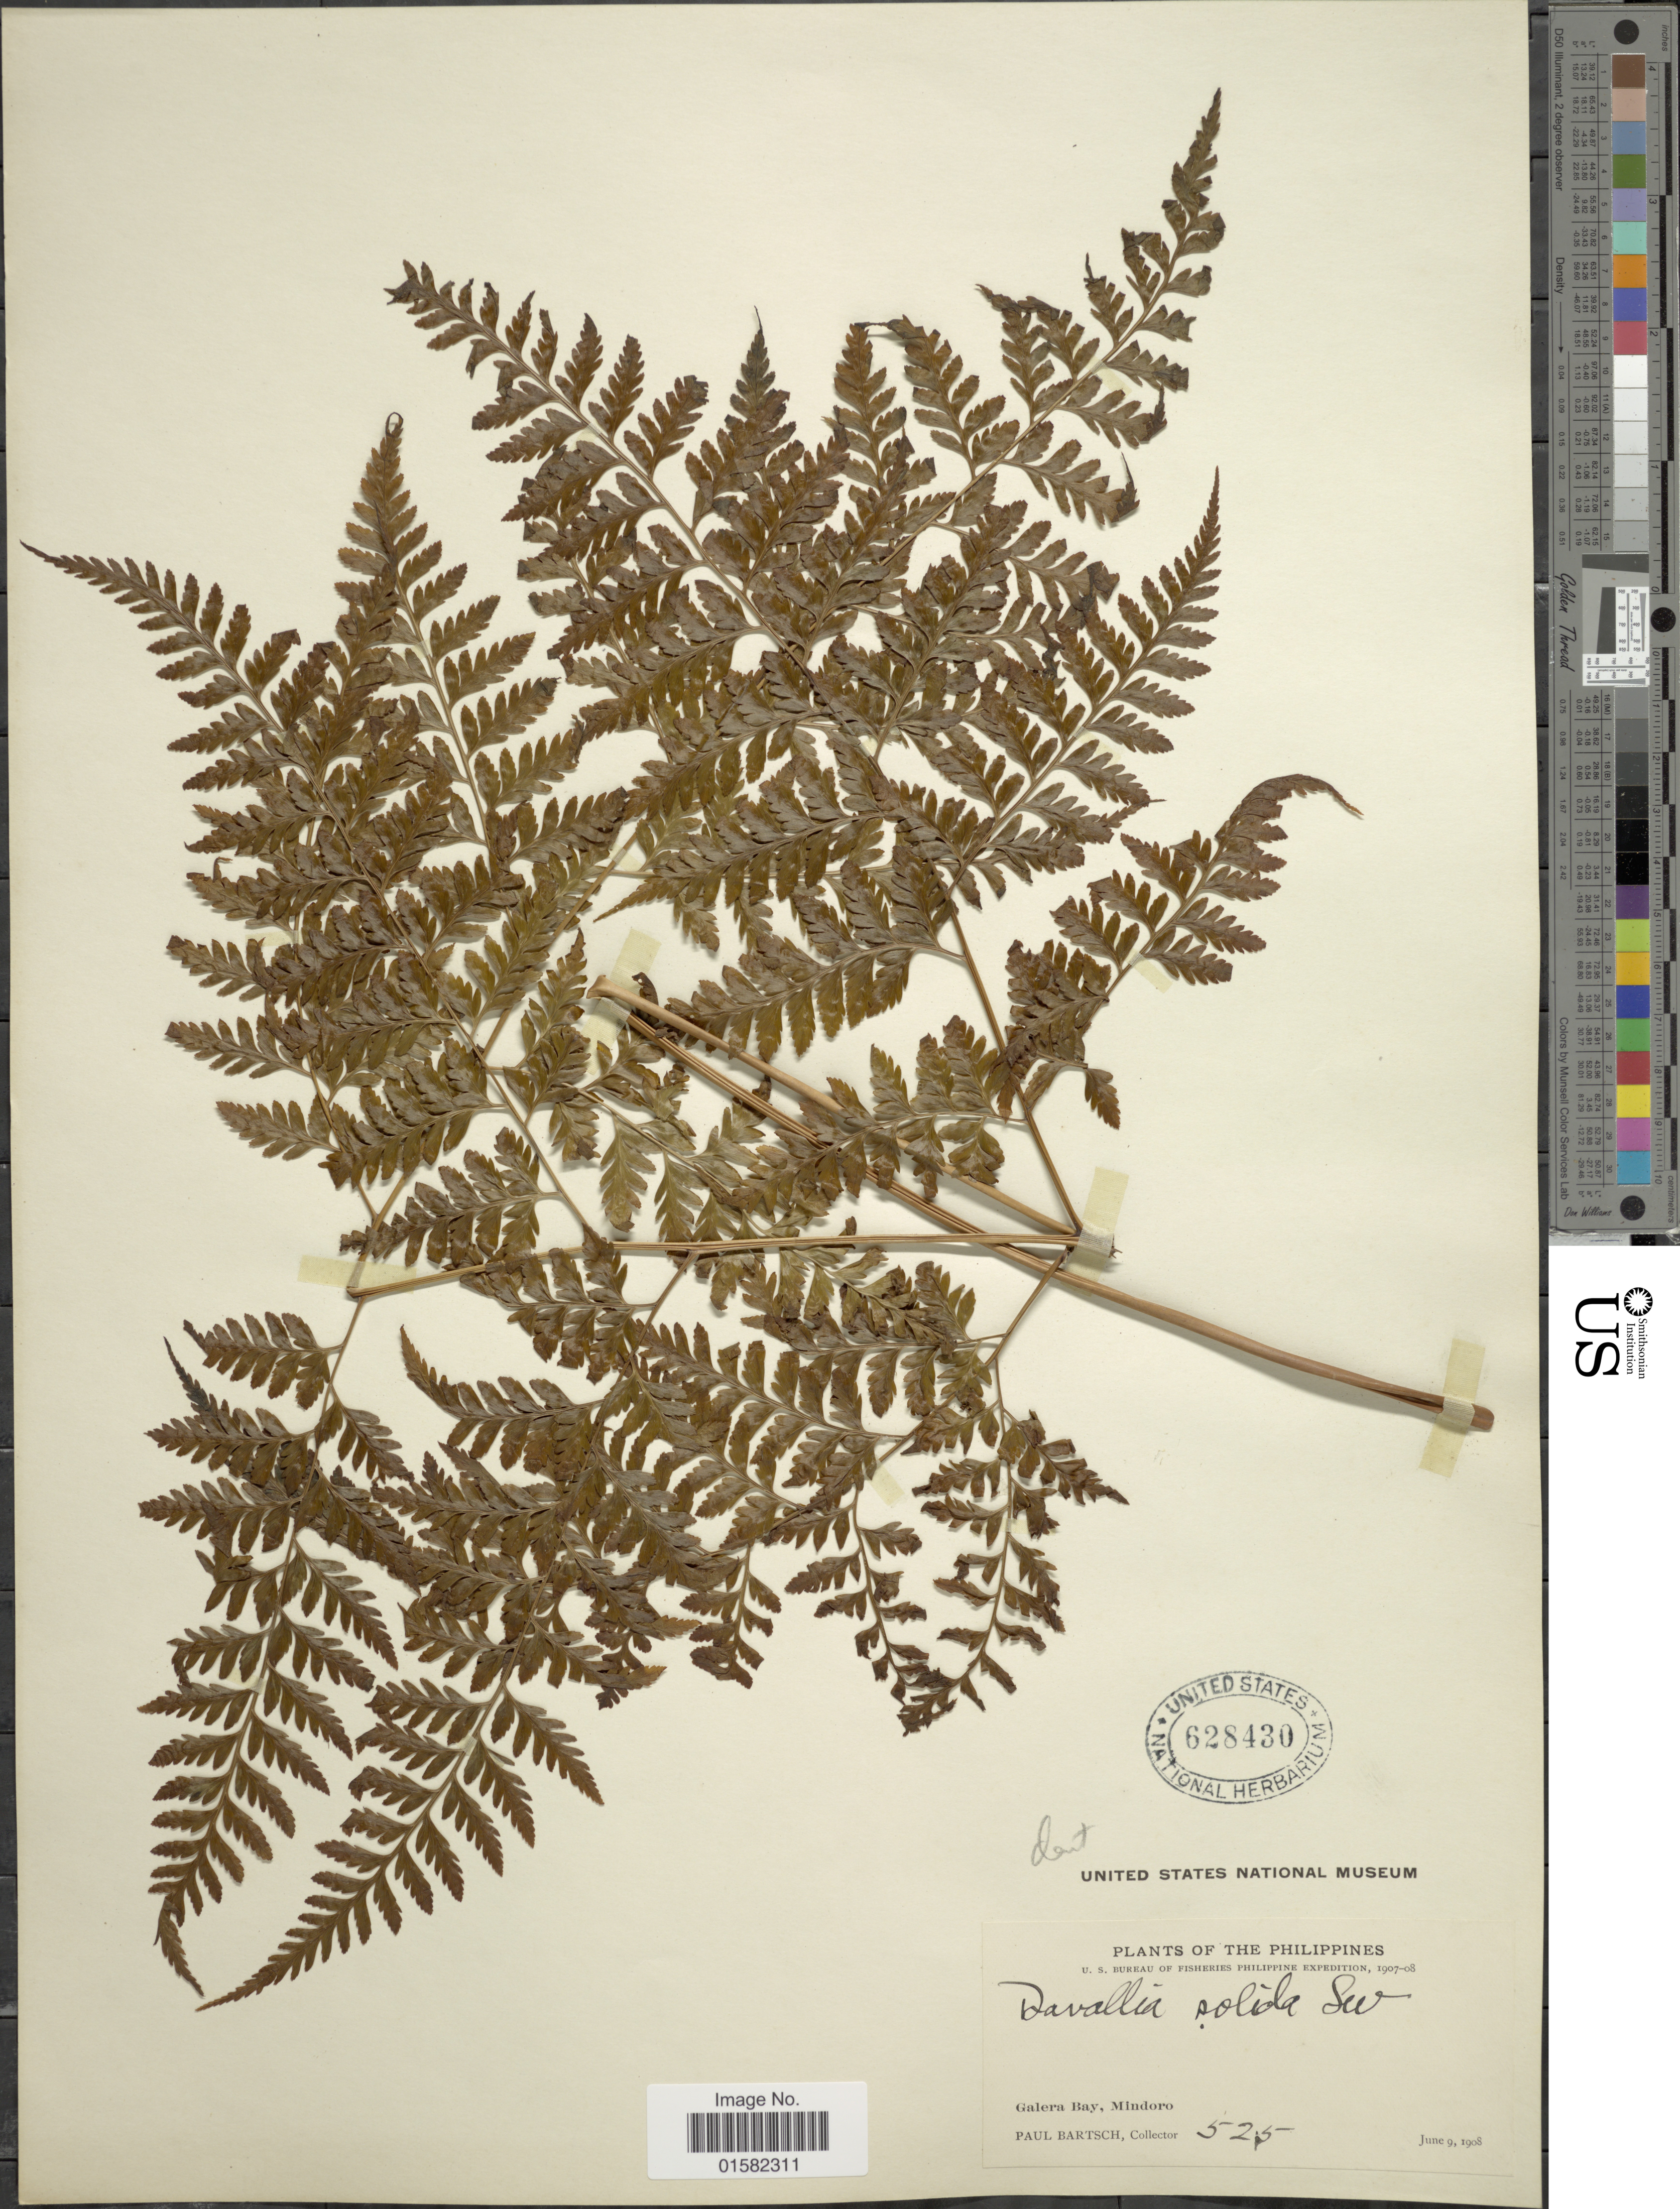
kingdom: Plantae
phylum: Tracheophyta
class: Polypodiopsida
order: Polypodiales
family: Davalliaceae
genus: Wibelia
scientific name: Wibelia denticulata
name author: (Burm. f.) M. Kato & Tsutsumi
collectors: P. Bartsch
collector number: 525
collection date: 1908-06-09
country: Philippines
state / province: Mimaropa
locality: Galera Bau, Mindoro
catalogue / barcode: US 628430